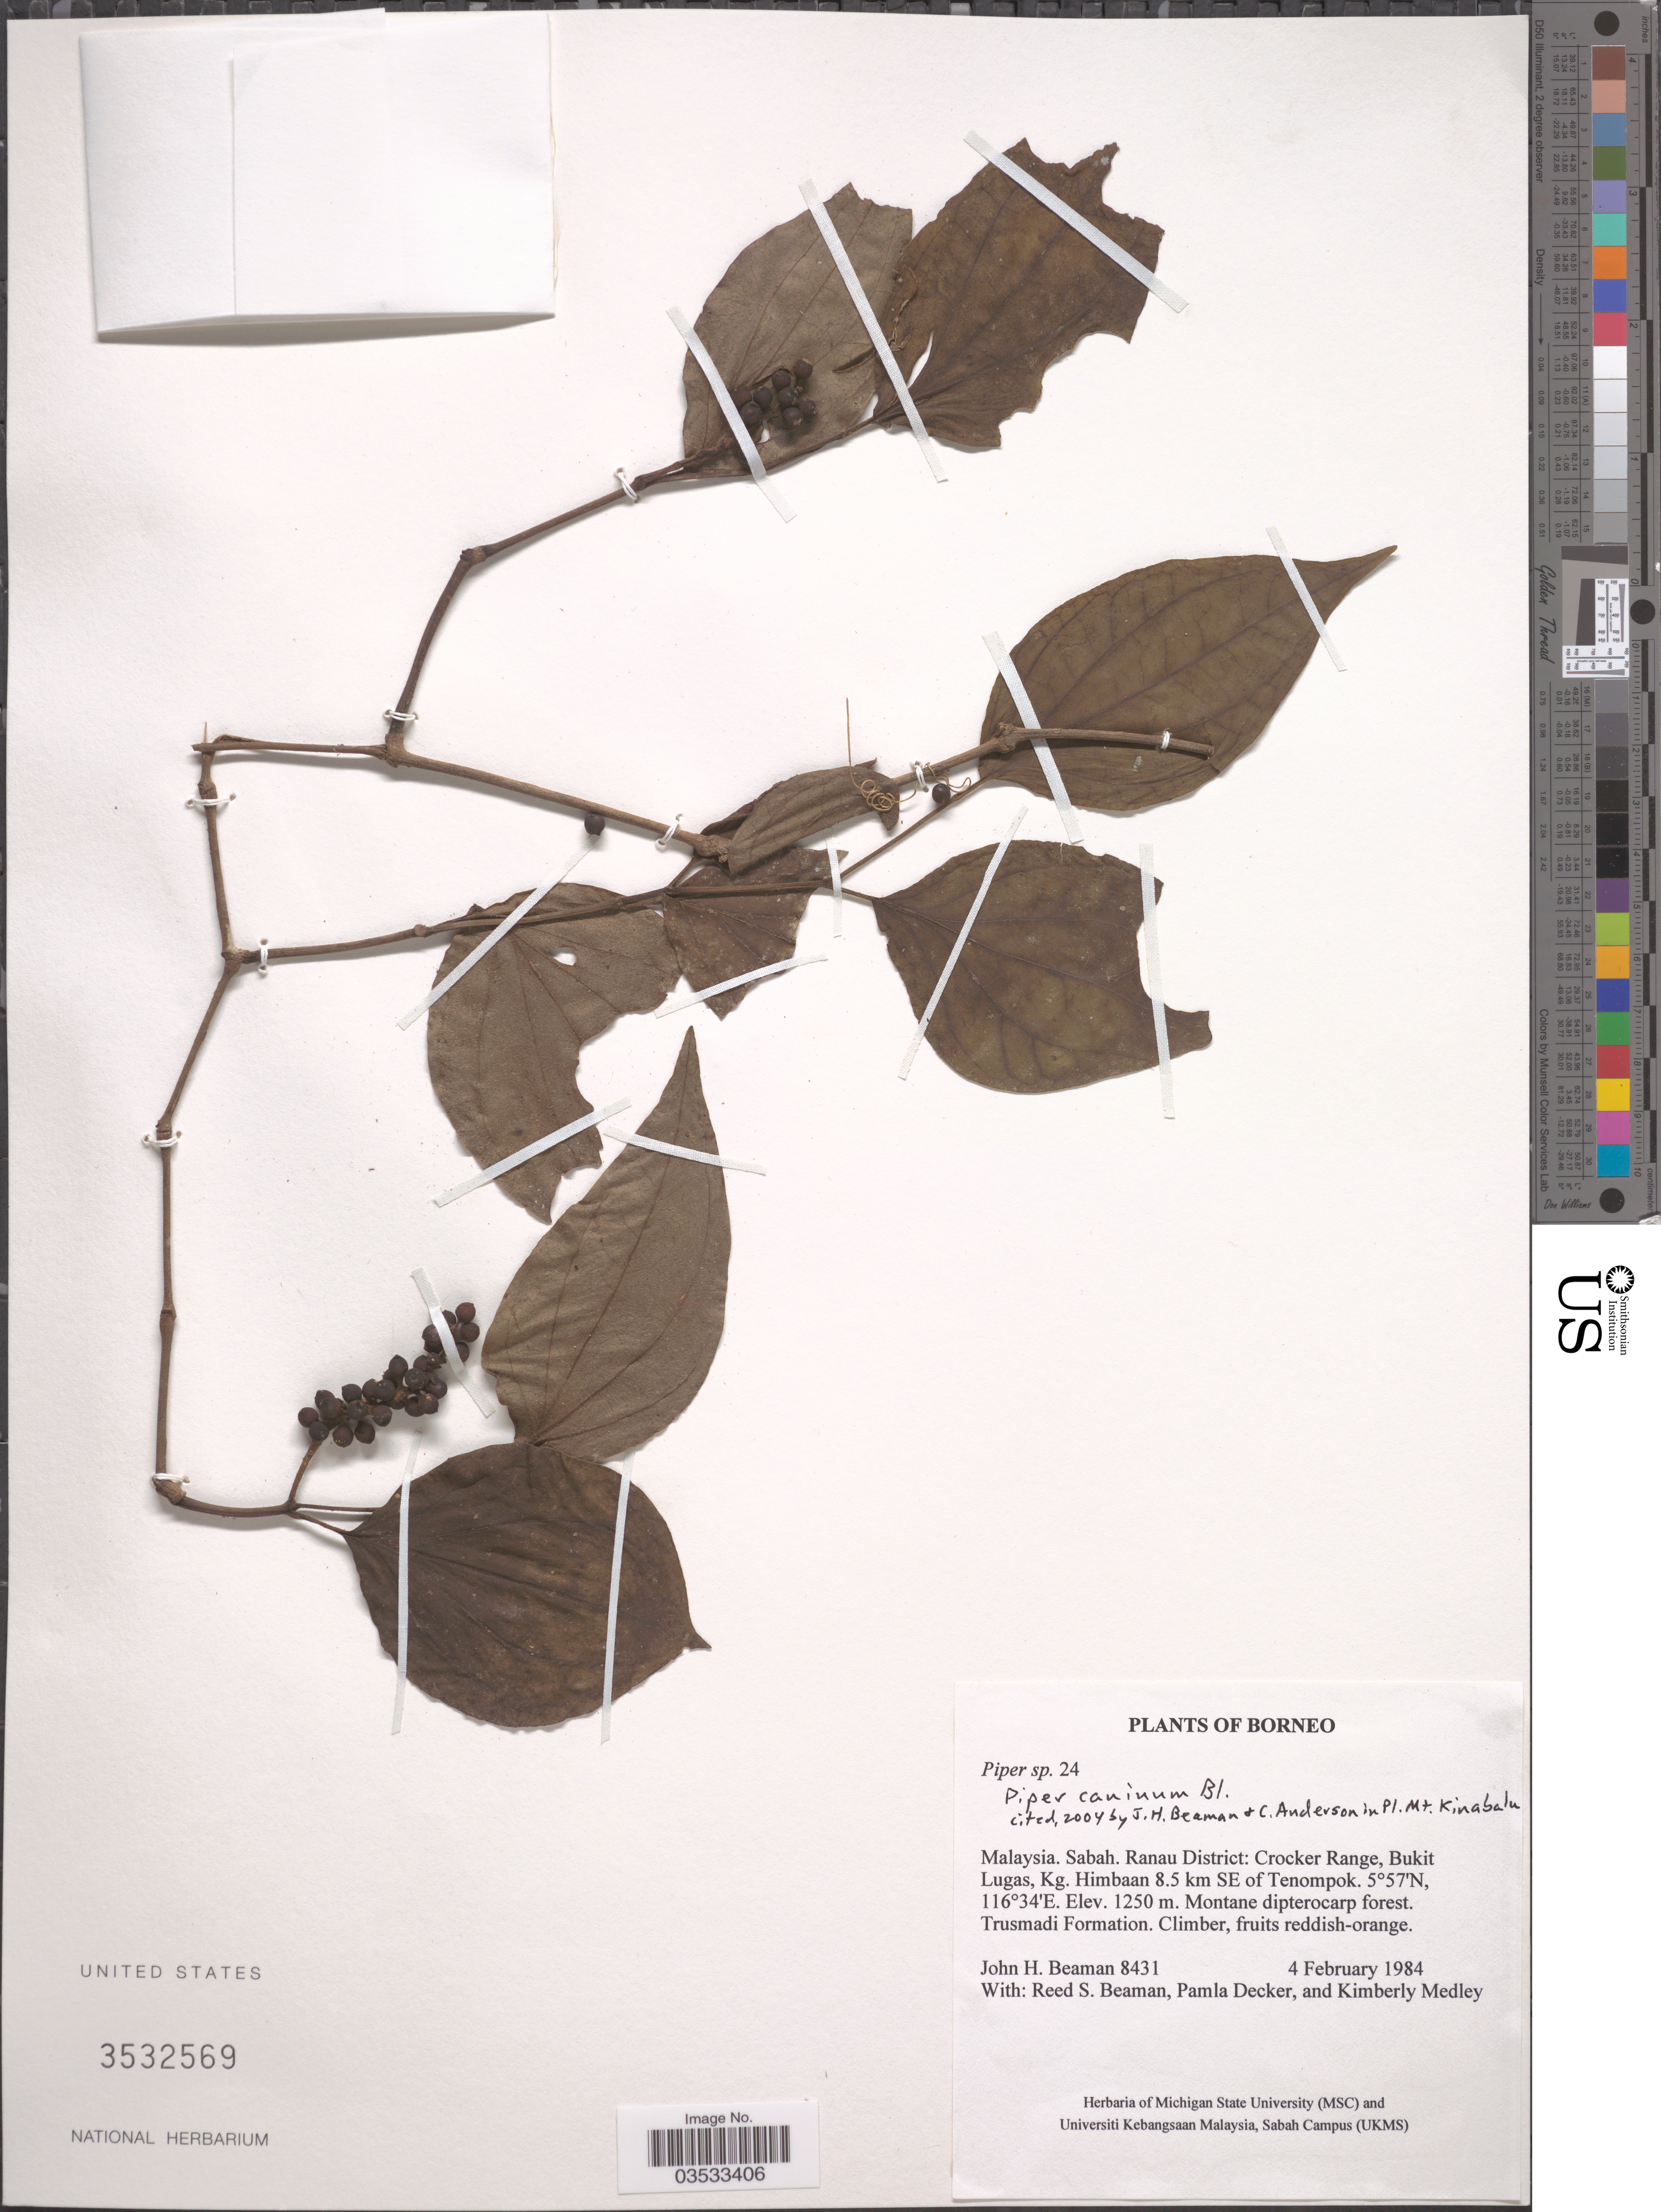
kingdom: Plantae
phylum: Tracheophyta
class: Magnoliopsida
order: Piperales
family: Piperaceae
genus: Piper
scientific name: Piper caninum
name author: Blume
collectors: J. H. Beaman, R. S. Beaman, P. Decker & K. Medley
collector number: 8431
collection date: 1984-02-04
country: Malaysia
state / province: Sabah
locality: Ranau District: Crocker Range, Bukit Lugas, Kg. Himbaan 8.5 km SE of Tenompok.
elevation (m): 1250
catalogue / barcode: US 3532569